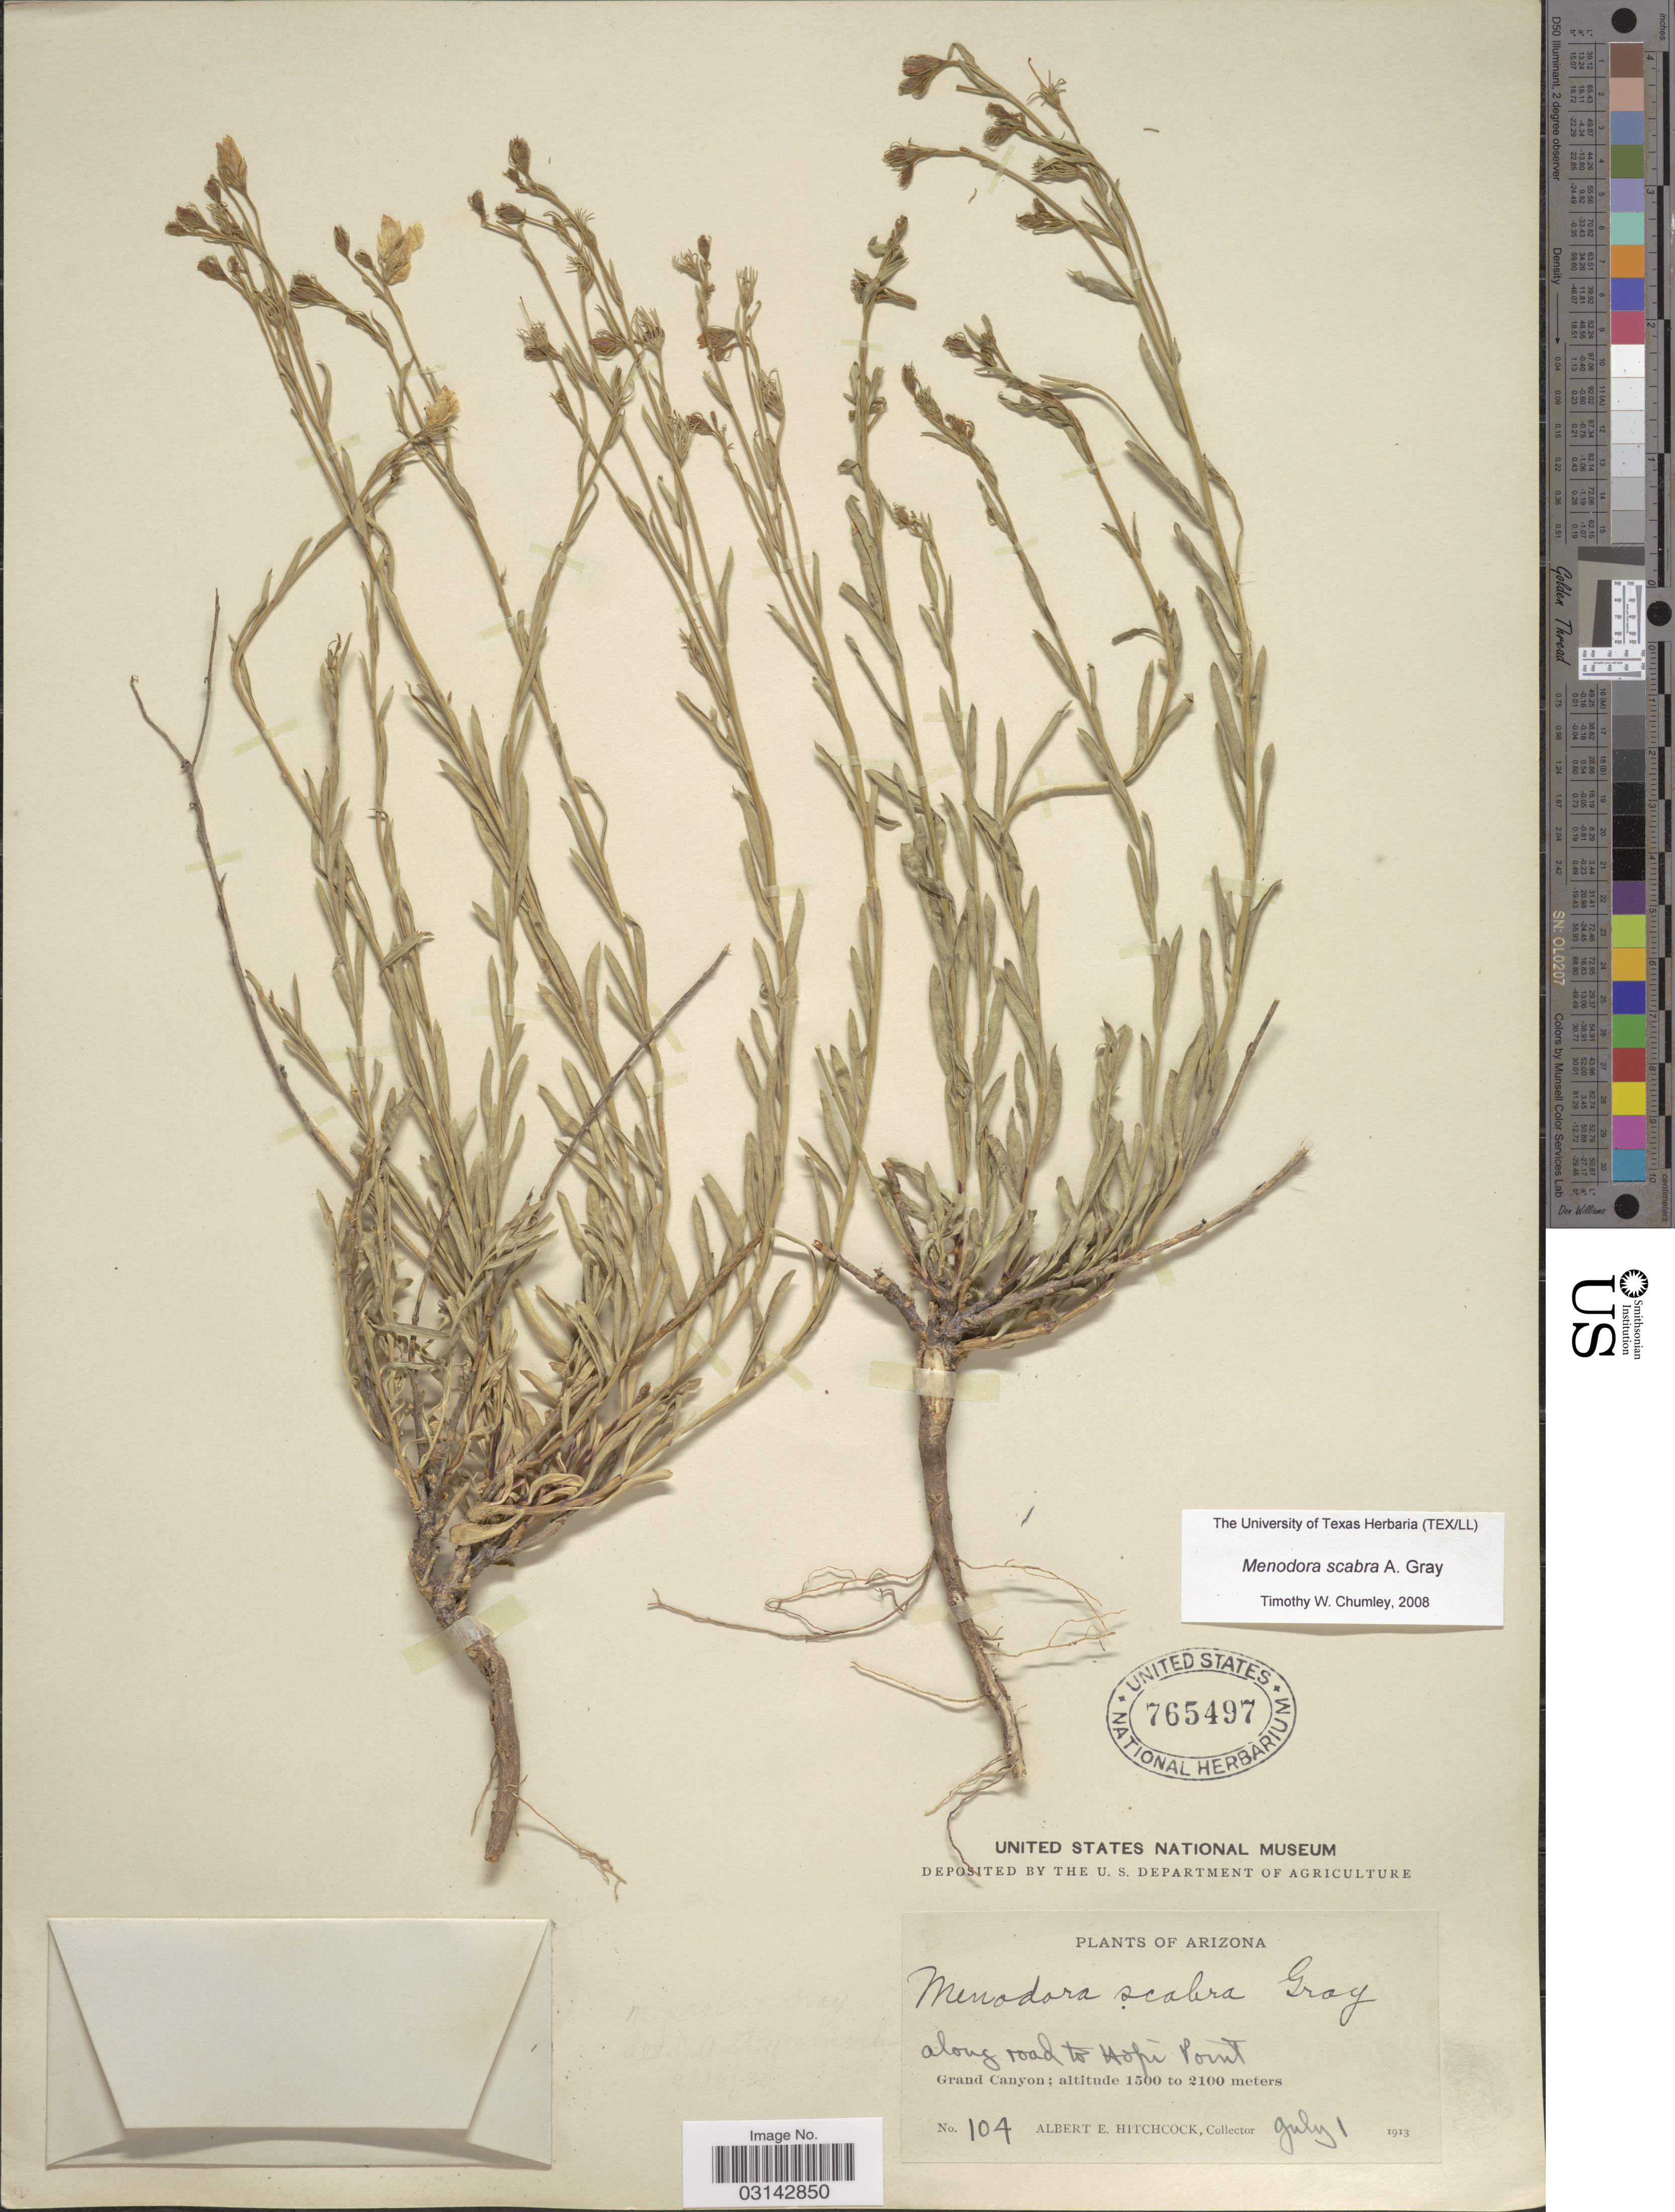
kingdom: Plantae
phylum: Tracheophyta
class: Magnoliopsida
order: Lamiales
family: Oleaceae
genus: Menodora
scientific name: Menodora scabra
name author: A. Gray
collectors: A. Hitchcock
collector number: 104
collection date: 1913-07-01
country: United States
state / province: Arizona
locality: Along road to Hope Point. Grand Canyon.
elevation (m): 1500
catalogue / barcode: US 765497